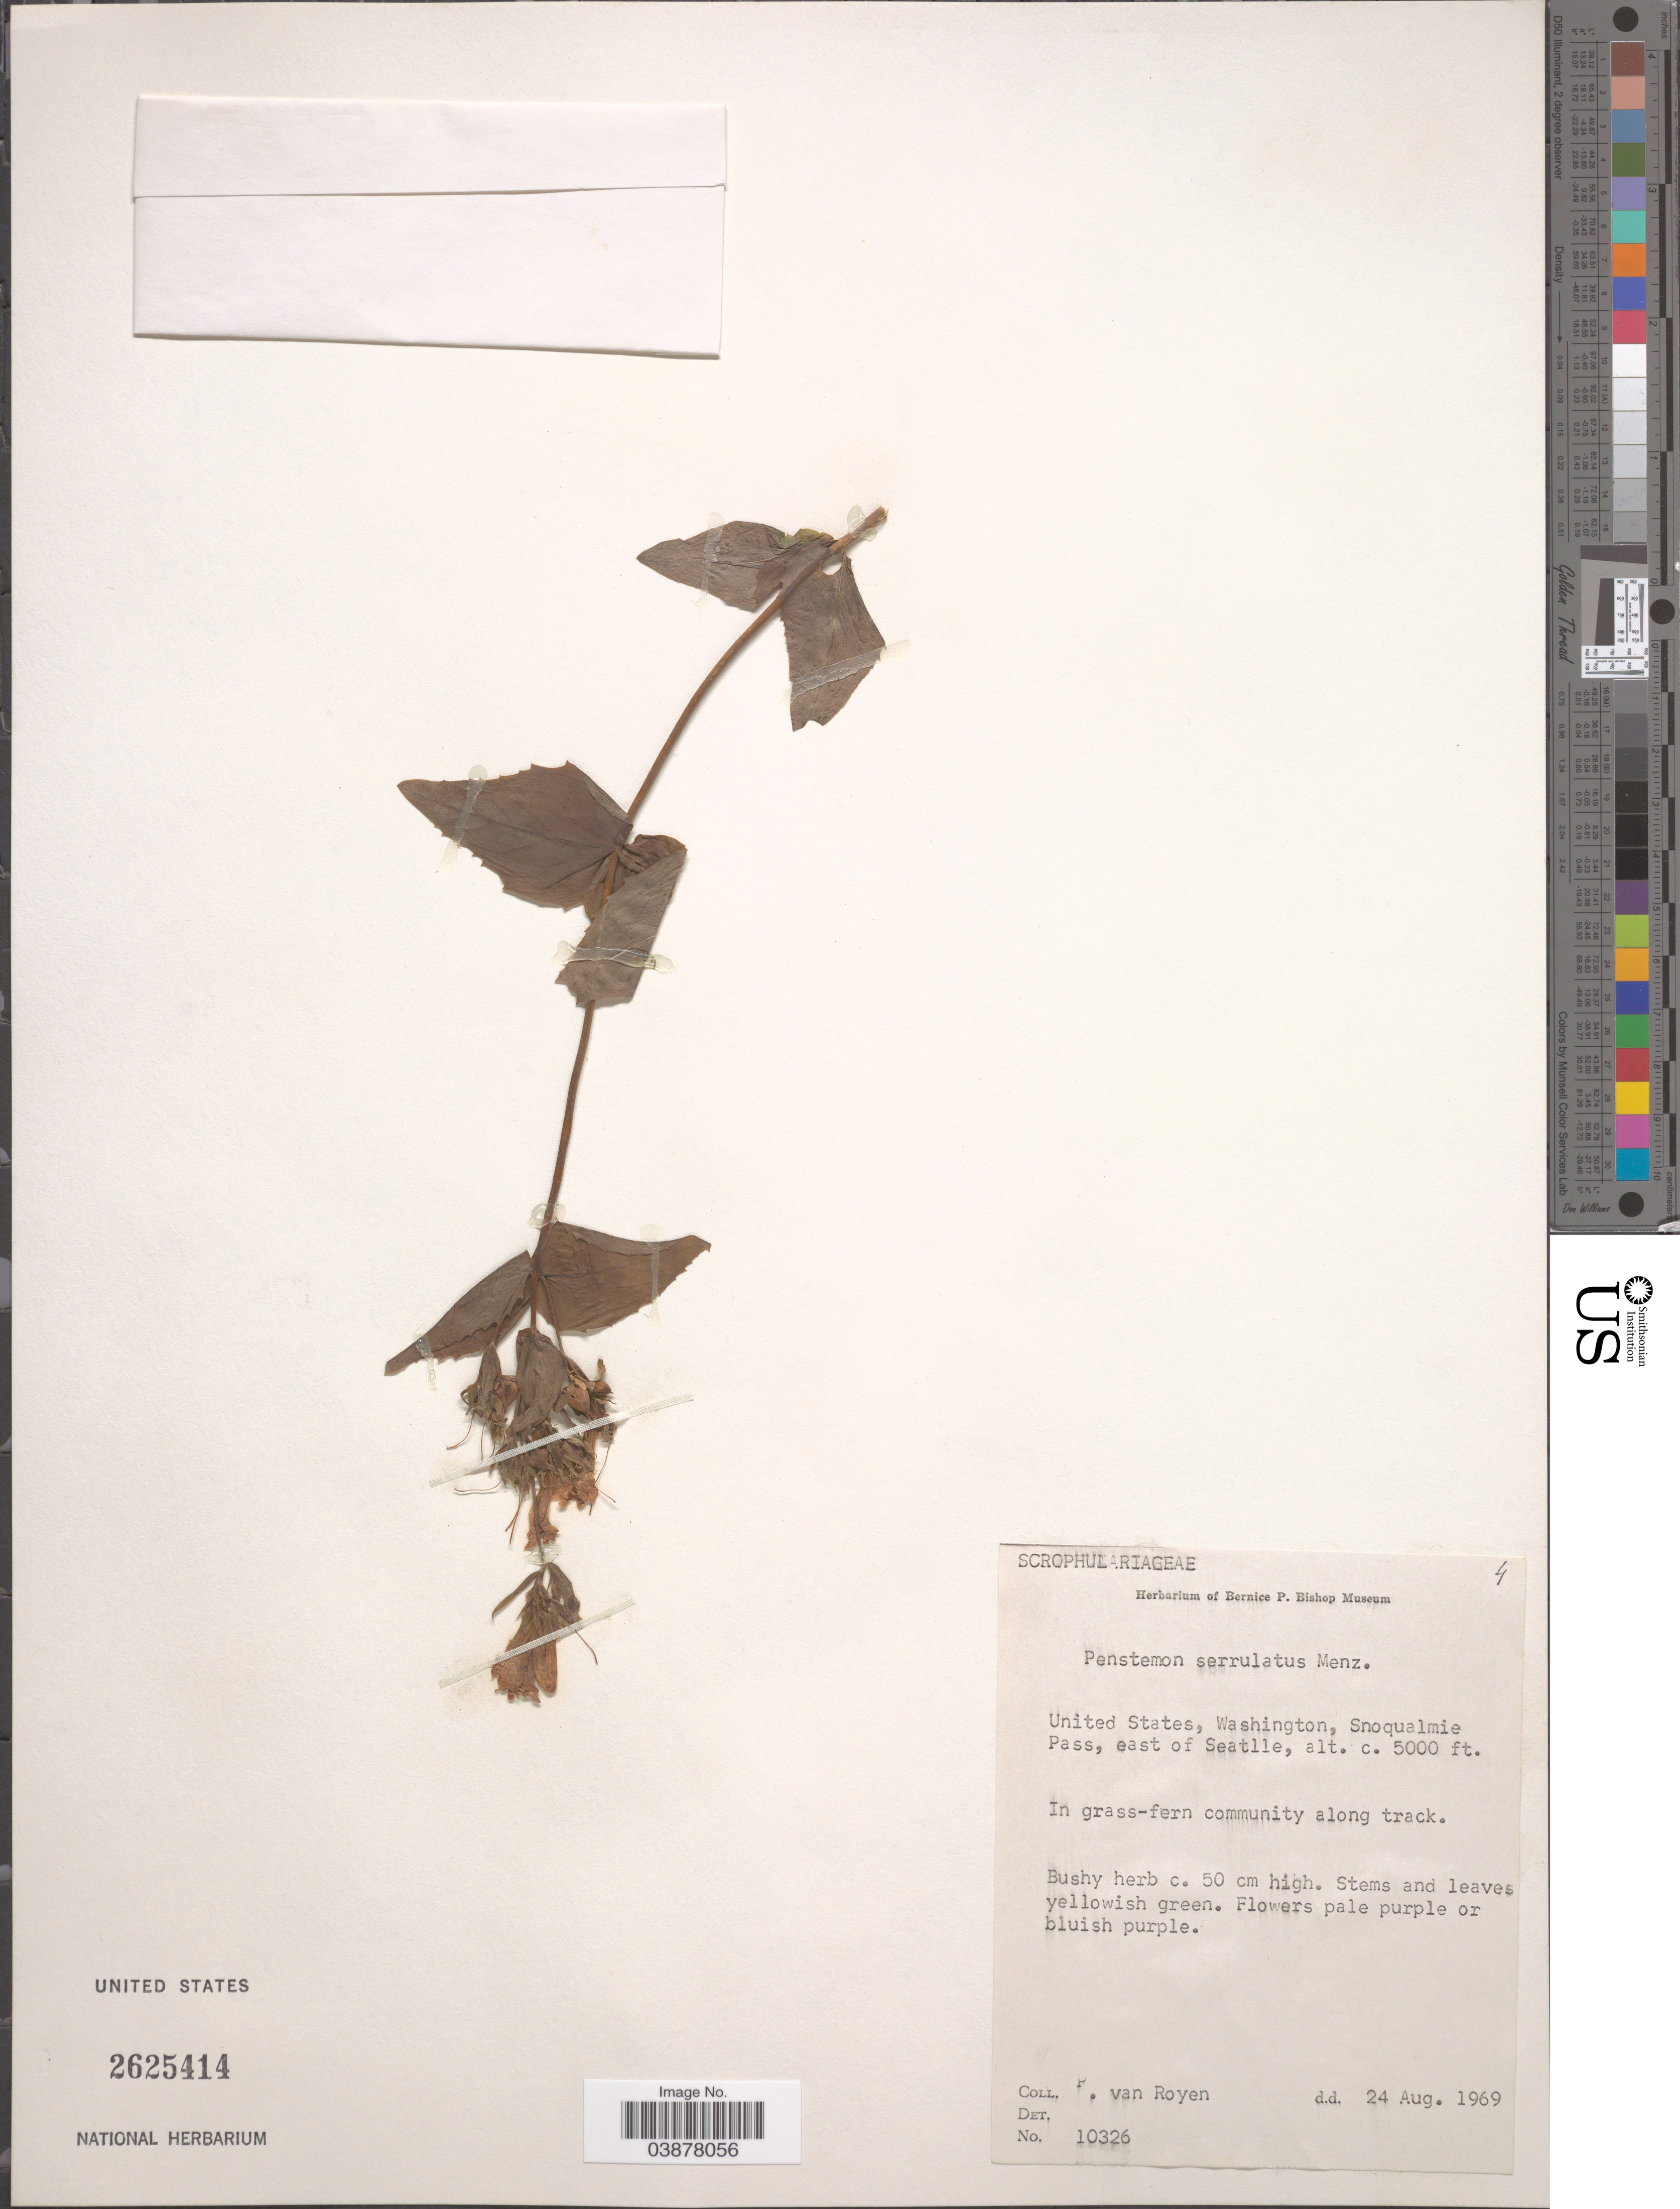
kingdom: Plantae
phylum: Tracheophyta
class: Magnoliopsida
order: Lamiales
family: Plantaginaceae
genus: Penstemon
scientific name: Penstemon serrulatus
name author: Menzies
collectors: P. van Royen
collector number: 10326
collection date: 1969-08-24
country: United States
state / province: Washington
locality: Snoqualmie Pass, east of Seatlle. Along track.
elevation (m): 1524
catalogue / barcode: US 2625414